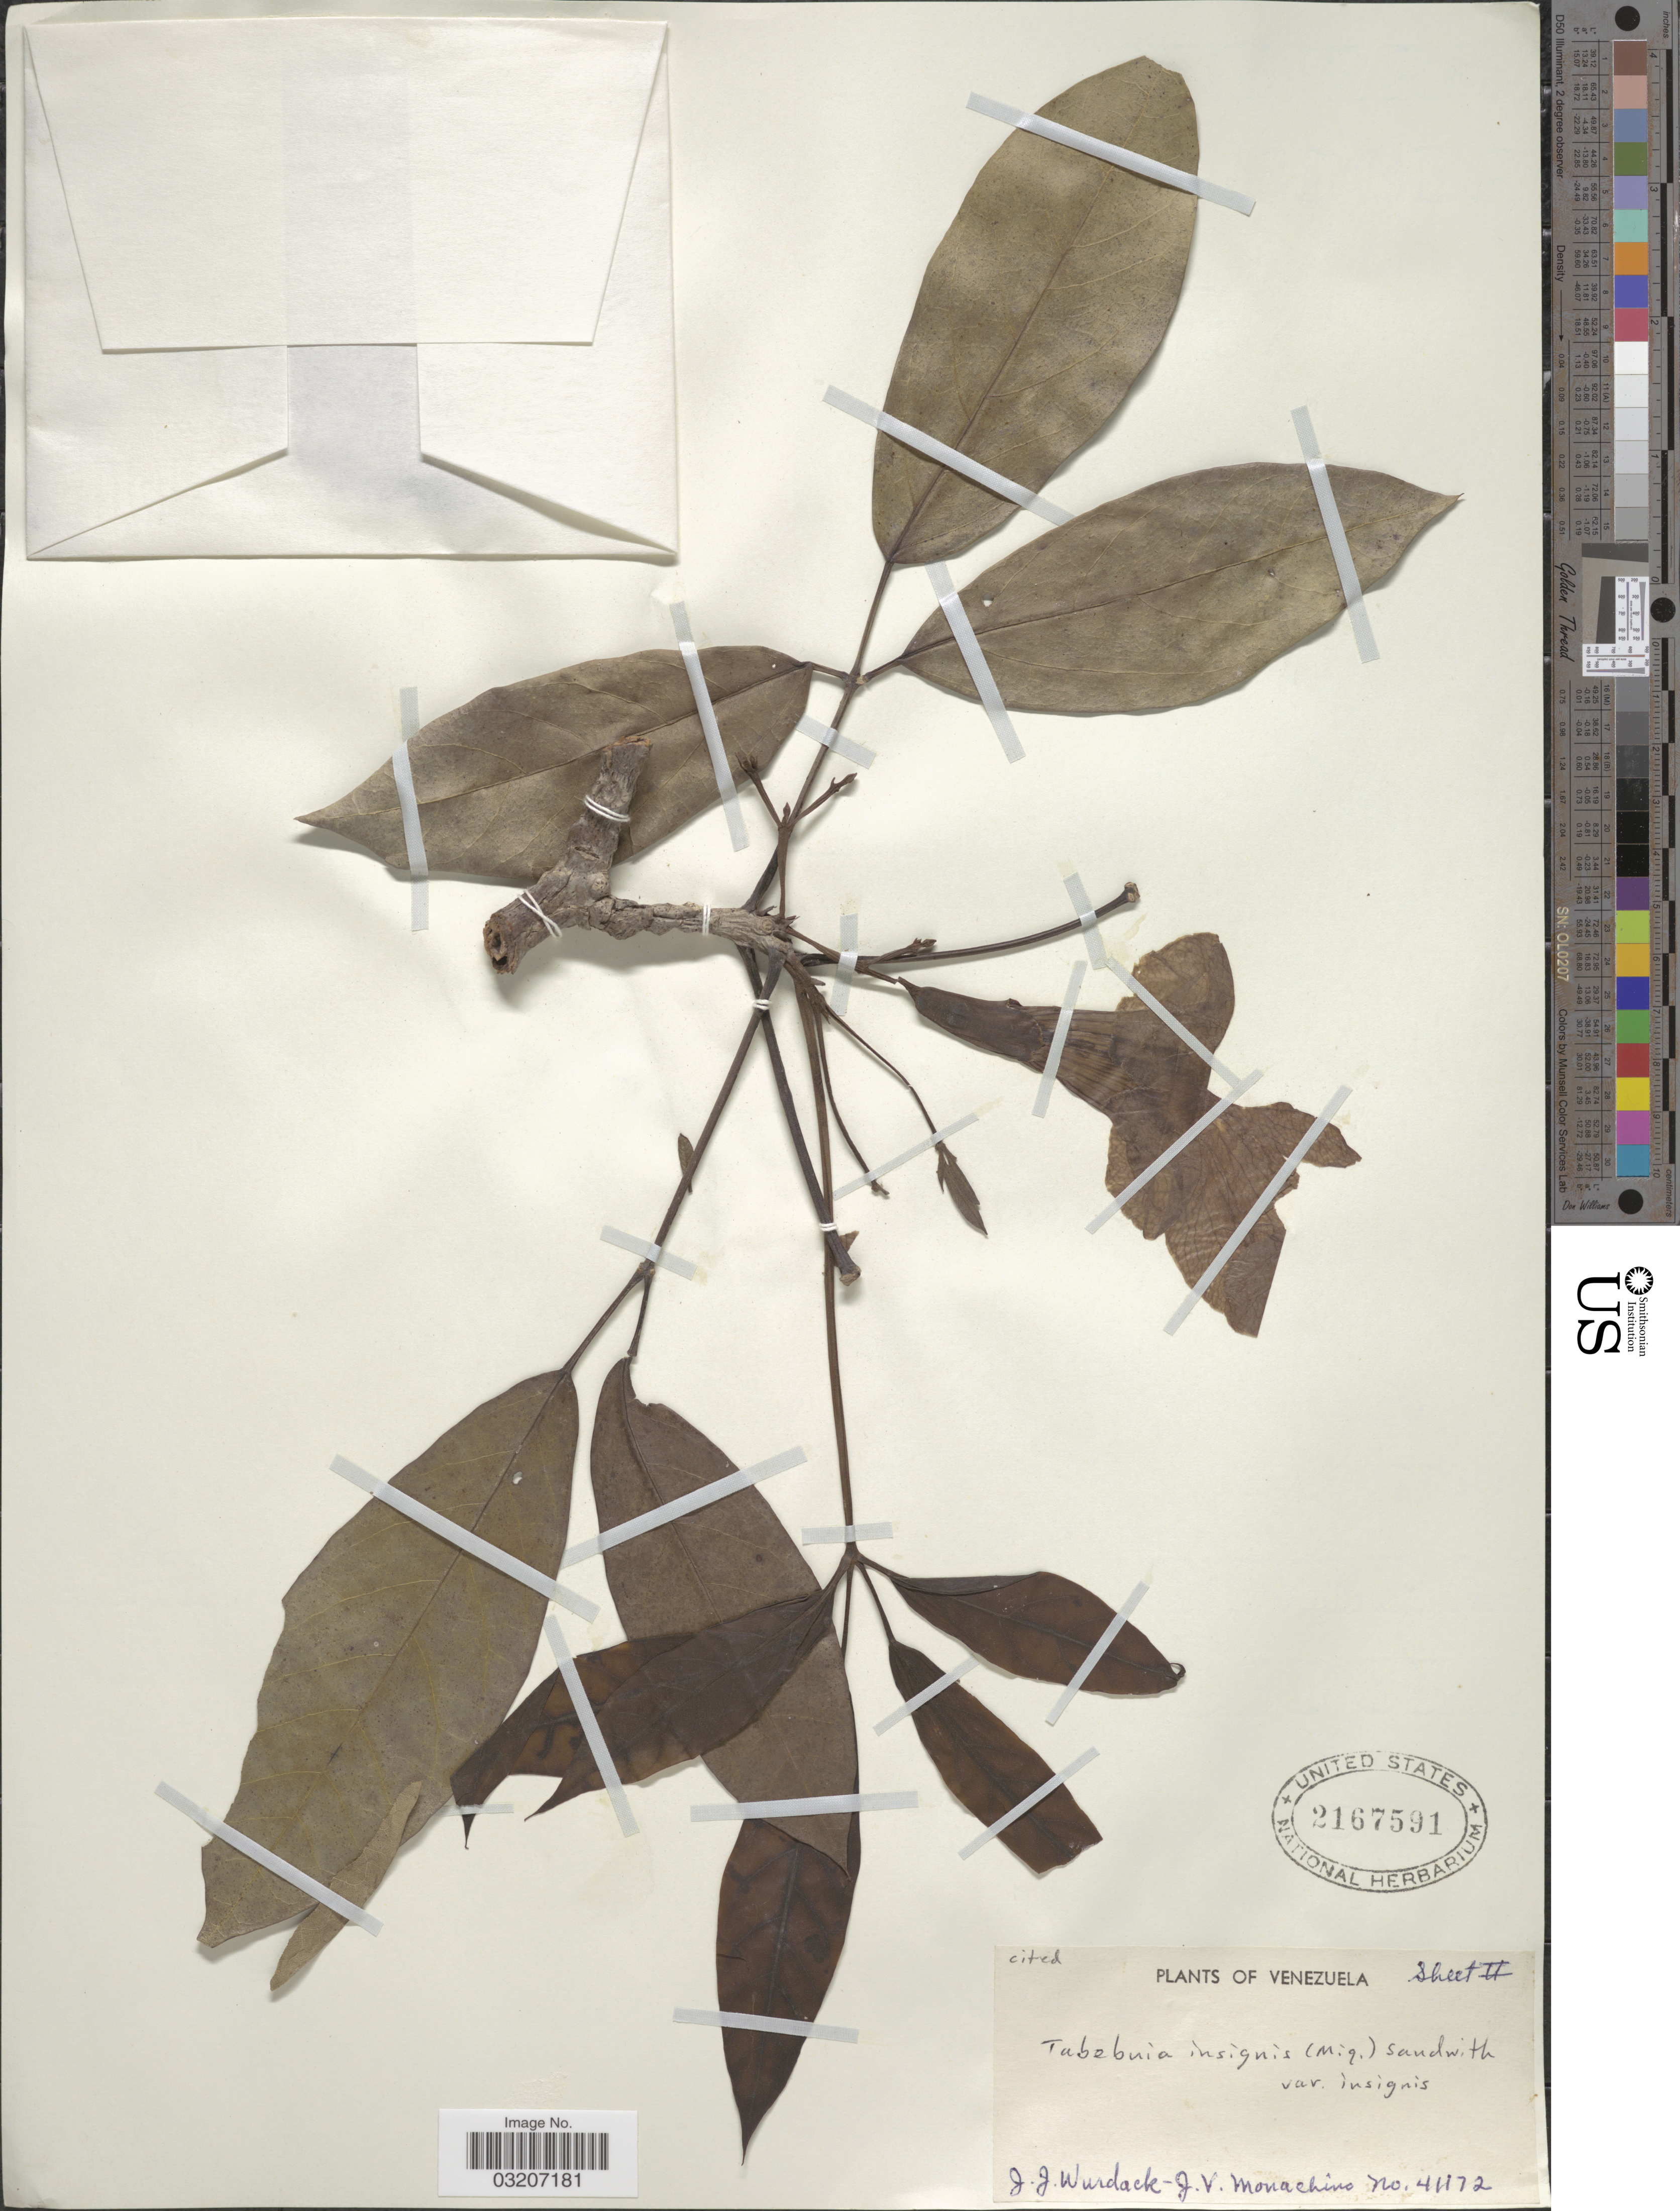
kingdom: Plantae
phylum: Tracheophyta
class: Magnoliopsida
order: Lamiales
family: Bignoniaceae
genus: Tabebuia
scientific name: Tabebuia insignis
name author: (Miq.) Sandwith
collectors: J. J. Wurdack & J. V. Monachino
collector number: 41172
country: Venezuela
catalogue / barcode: US 2167591